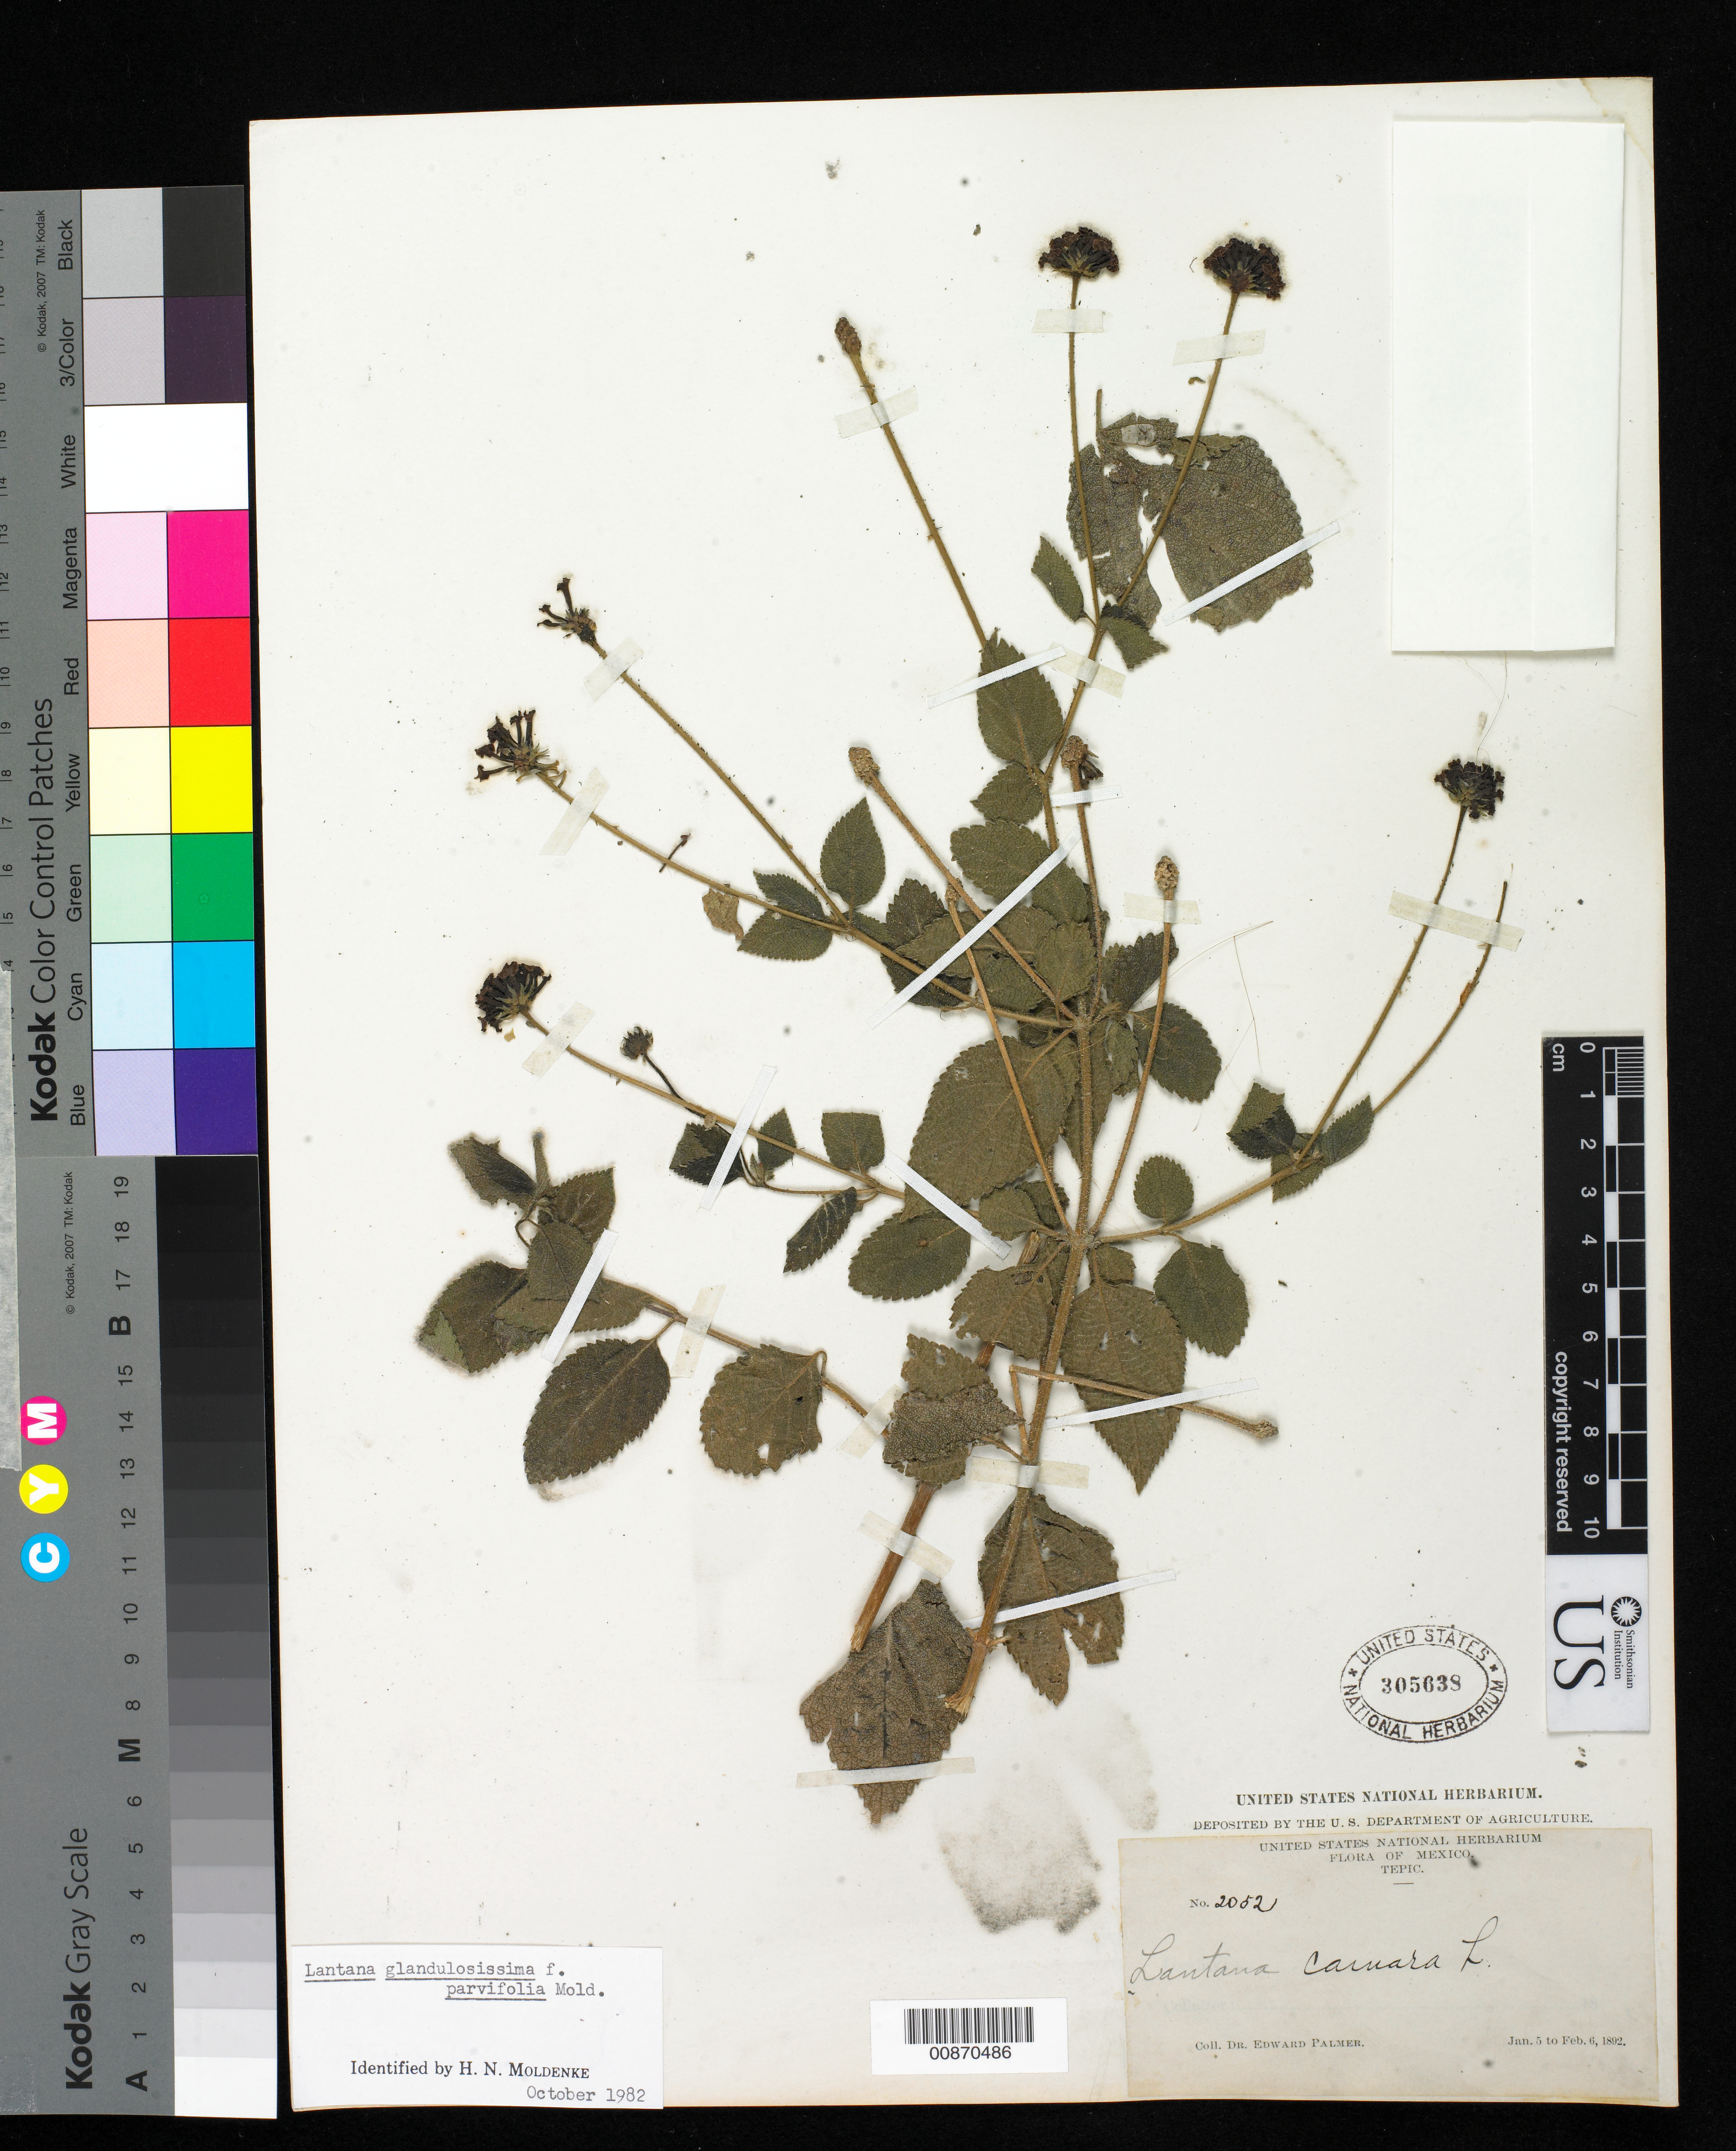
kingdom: Plantae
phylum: Tracheophyta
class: Magnoliopsida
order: Lamiales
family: Verbenaceae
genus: Lantana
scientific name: Lantana glandulosissima f. parvifolia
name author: Hayek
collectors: E. Palmer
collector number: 2052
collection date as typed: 05 Jan 1892 to 06 Feb 1892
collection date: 1892-01-05/1892-02-06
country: Mexico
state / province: Nayarit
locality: Tepic, Nayarit.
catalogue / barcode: US 305638